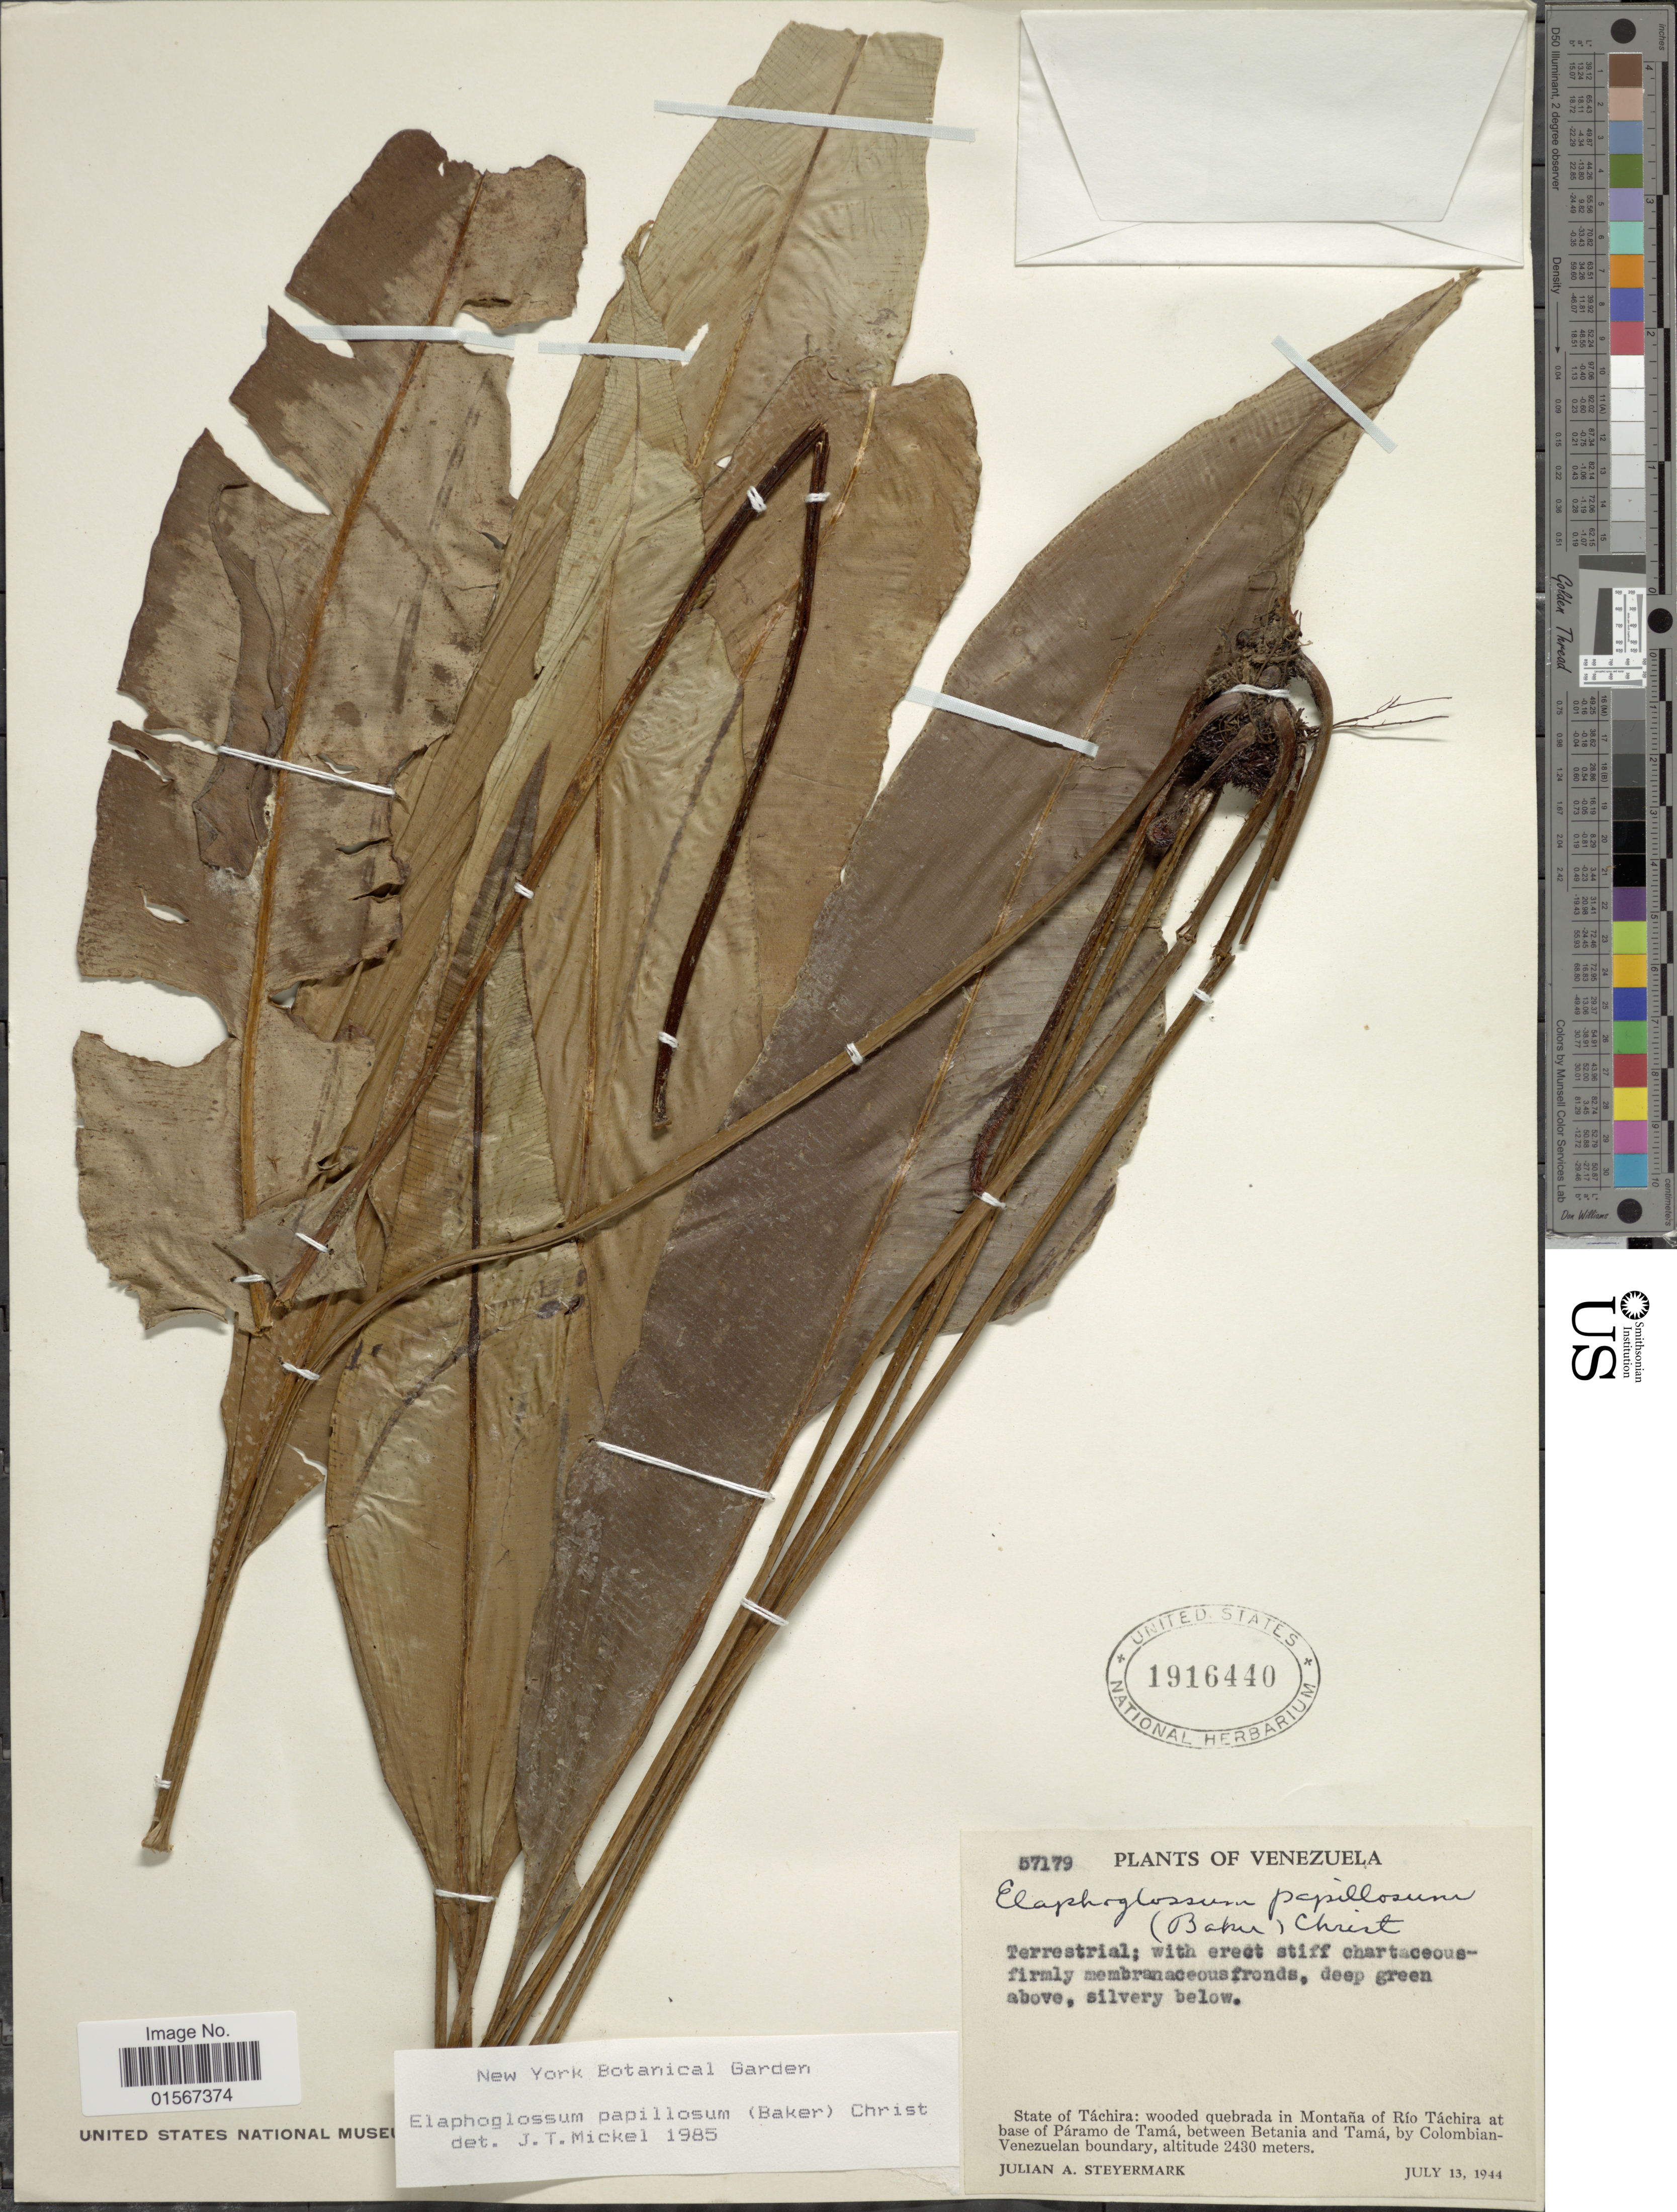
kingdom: Plantae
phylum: Tracheophyta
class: Polypodiopsida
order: Polypodiales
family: Dryopteridaceae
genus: Elaphoglossum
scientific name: Elaphoglossum papillosum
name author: (Baker) Christ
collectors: J. Steyermark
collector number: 57179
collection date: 1944-07-13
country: Venezuela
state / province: Tachira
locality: Venezuala, State of Táchira; wooded quebrada in Montaña of Río Táchira at base of Máramo de Tamá. between Betania and Tamá, by Colombia-Venezuela boundary.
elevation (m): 2430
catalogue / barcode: US 1916440